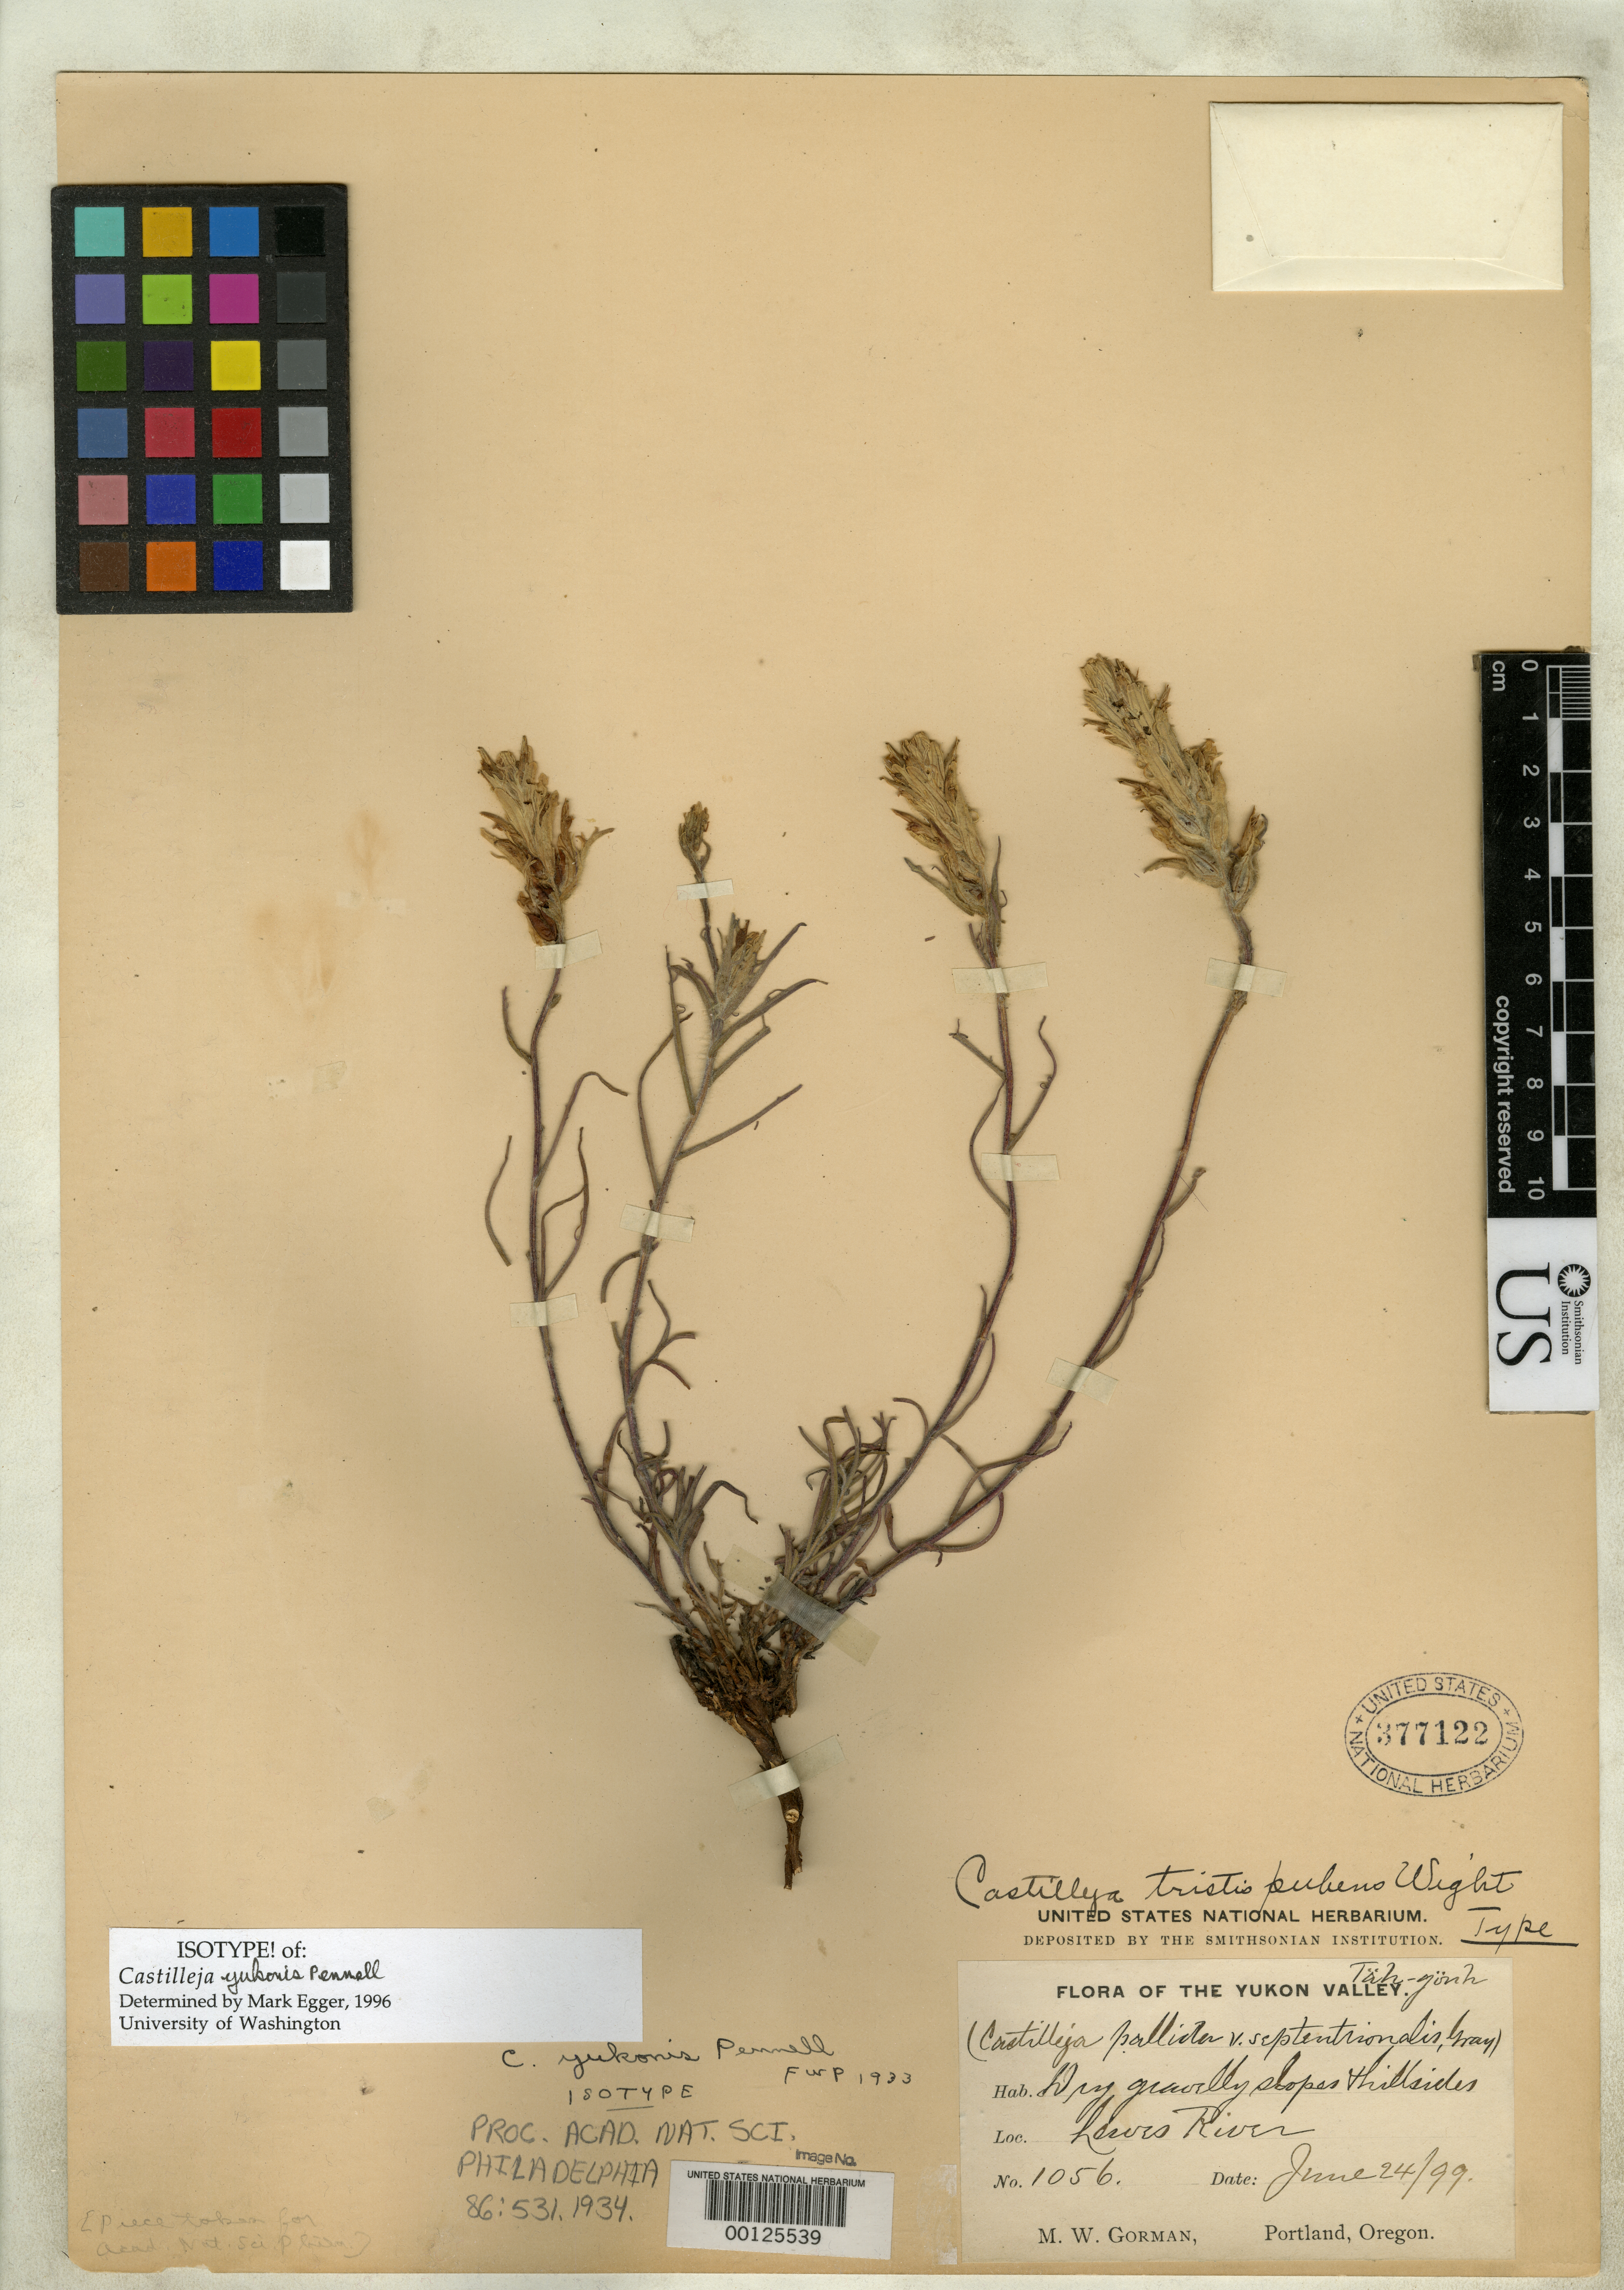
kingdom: Plantae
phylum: Tracheophyta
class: Magnoliopsida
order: Lamiales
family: Orobanchaceae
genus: Castilleja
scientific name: Castilleja yukonis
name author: Pennell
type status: Isotype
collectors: M. W. Gorman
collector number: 1056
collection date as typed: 24 Jun 1899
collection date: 1899-06-24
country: Canada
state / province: Yukon Territory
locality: Lewes River.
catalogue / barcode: US 377122